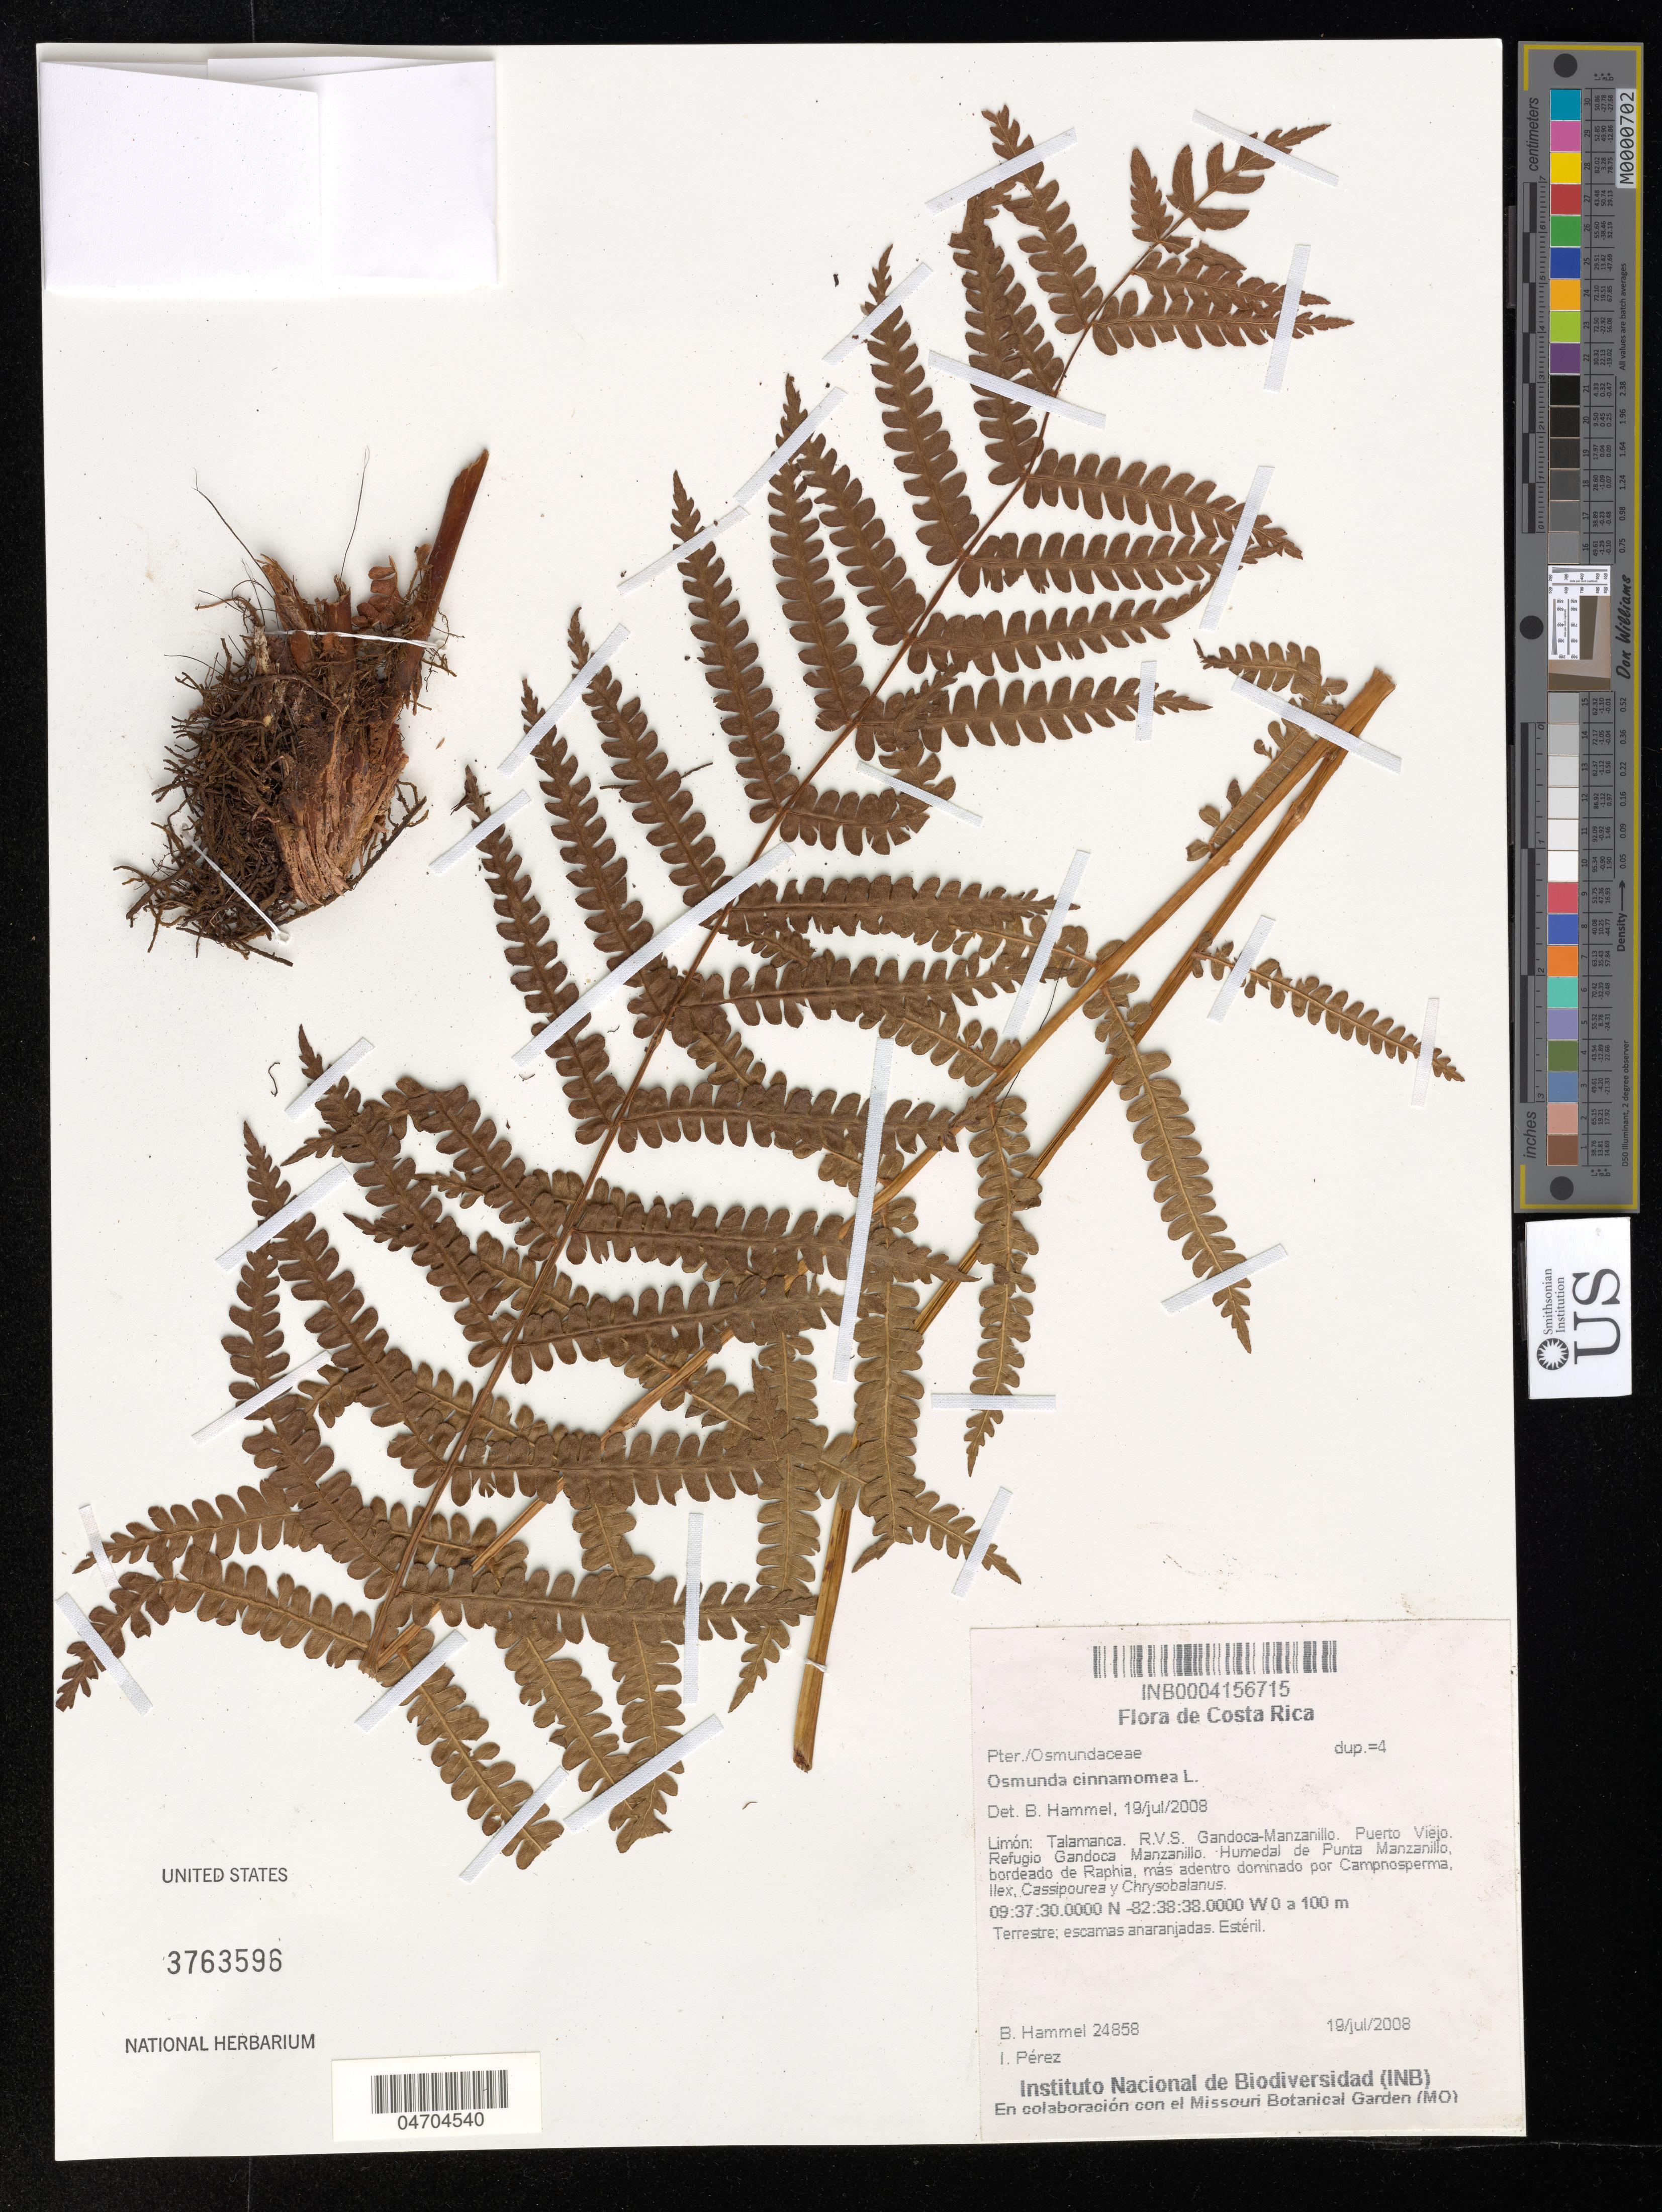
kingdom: Plantae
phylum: Tracheophyta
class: Polypodiopsida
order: Osmundales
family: Osmundaceae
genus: Osmunda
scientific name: Osmunda cinnamomea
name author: L.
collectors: B. Hammel & I. Perez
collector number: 24858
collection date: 2008-07-19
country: Costa Rica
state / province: Limón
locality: Talamanca. R.V.S. Gandoca-Manzanillo. Puerto Viejo. Refugio Gandoca Manzanillo. Humedal de Punta Manzanillo.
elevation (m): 0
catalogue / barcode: US 3763596